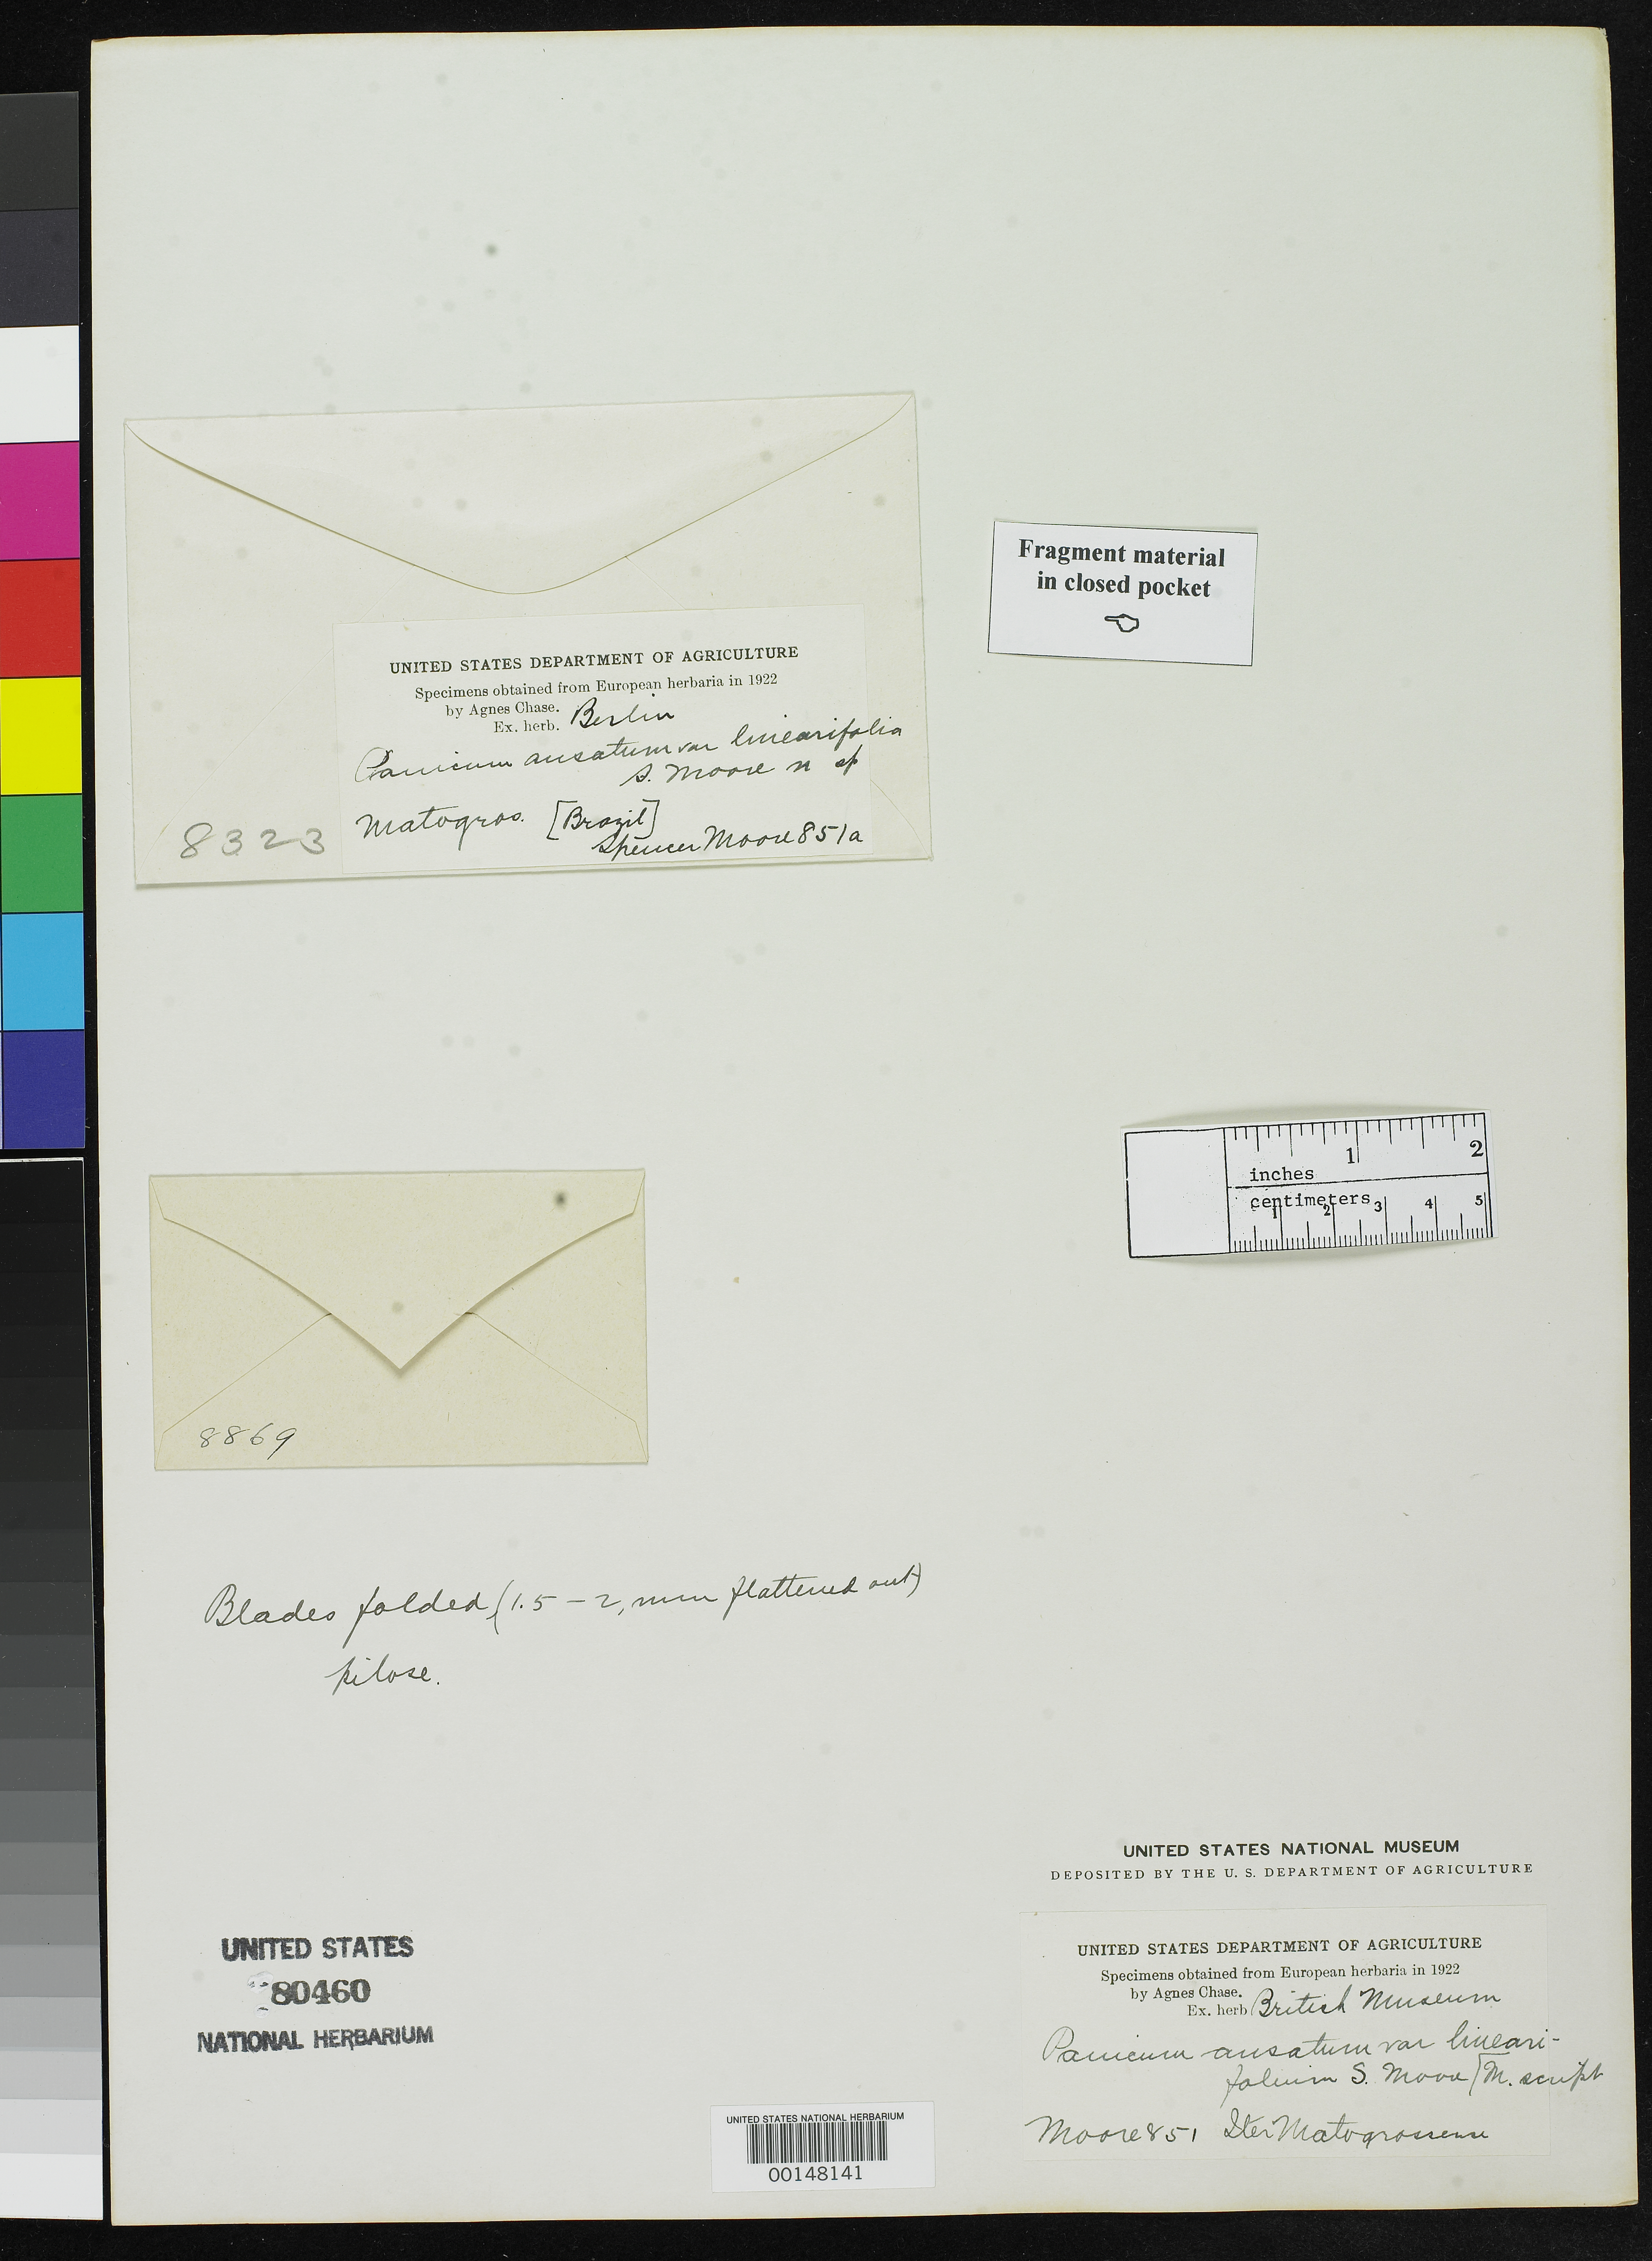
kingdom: Plantae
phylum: Tracheophyta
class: Liliopsida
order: Poales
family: Poaceae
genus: Panicum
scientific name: Panicum ansatum var. linearifolium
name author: S. Moore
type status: Type Fragment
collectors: S. Moore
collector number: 851a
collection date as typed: Dec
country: Brazil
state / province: Mato Grosso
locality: Between Santa Cruz and Villa Maria.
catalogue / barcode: US 80460